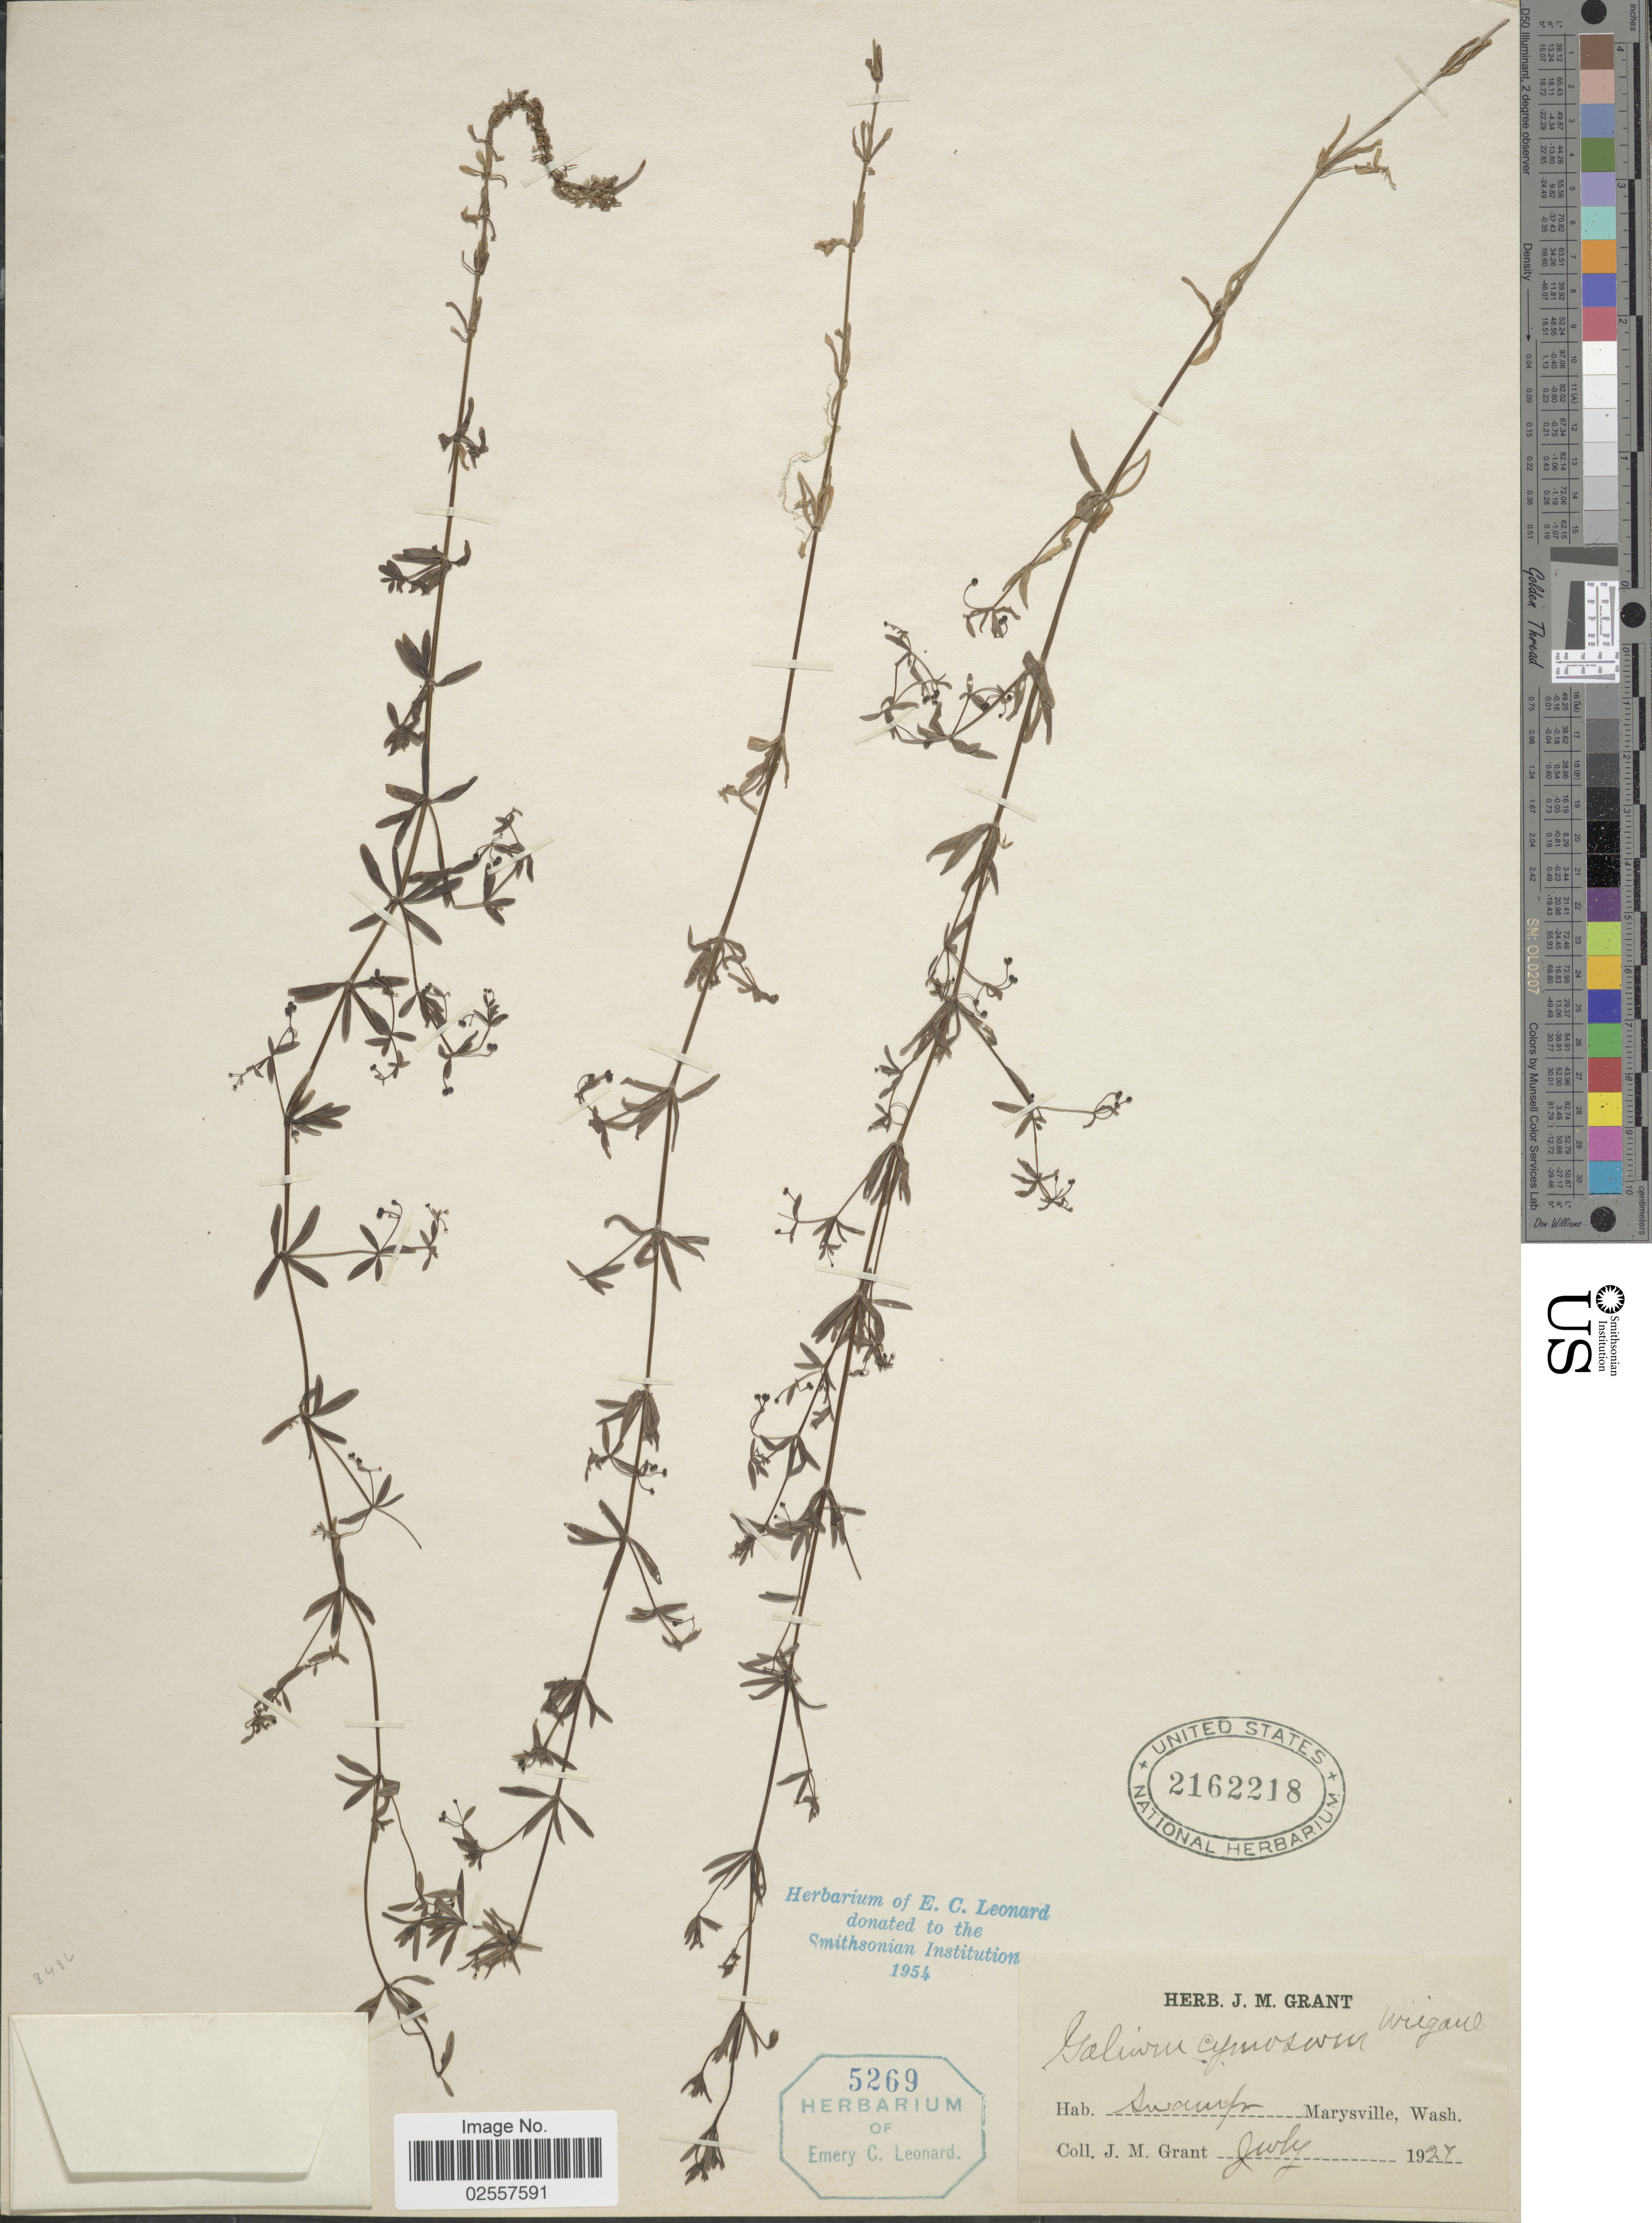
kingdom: Plantae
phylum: Tracheophyta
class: Magnoliopsida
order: Gentianales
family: Rubiaceae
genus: Galium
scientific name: Galium cymosum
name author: Wiegand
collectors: J. M. Grant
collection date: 1927-07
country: United States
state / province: Washington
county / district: Snohomish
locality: Swamp Marysville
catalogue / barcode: US 2162218